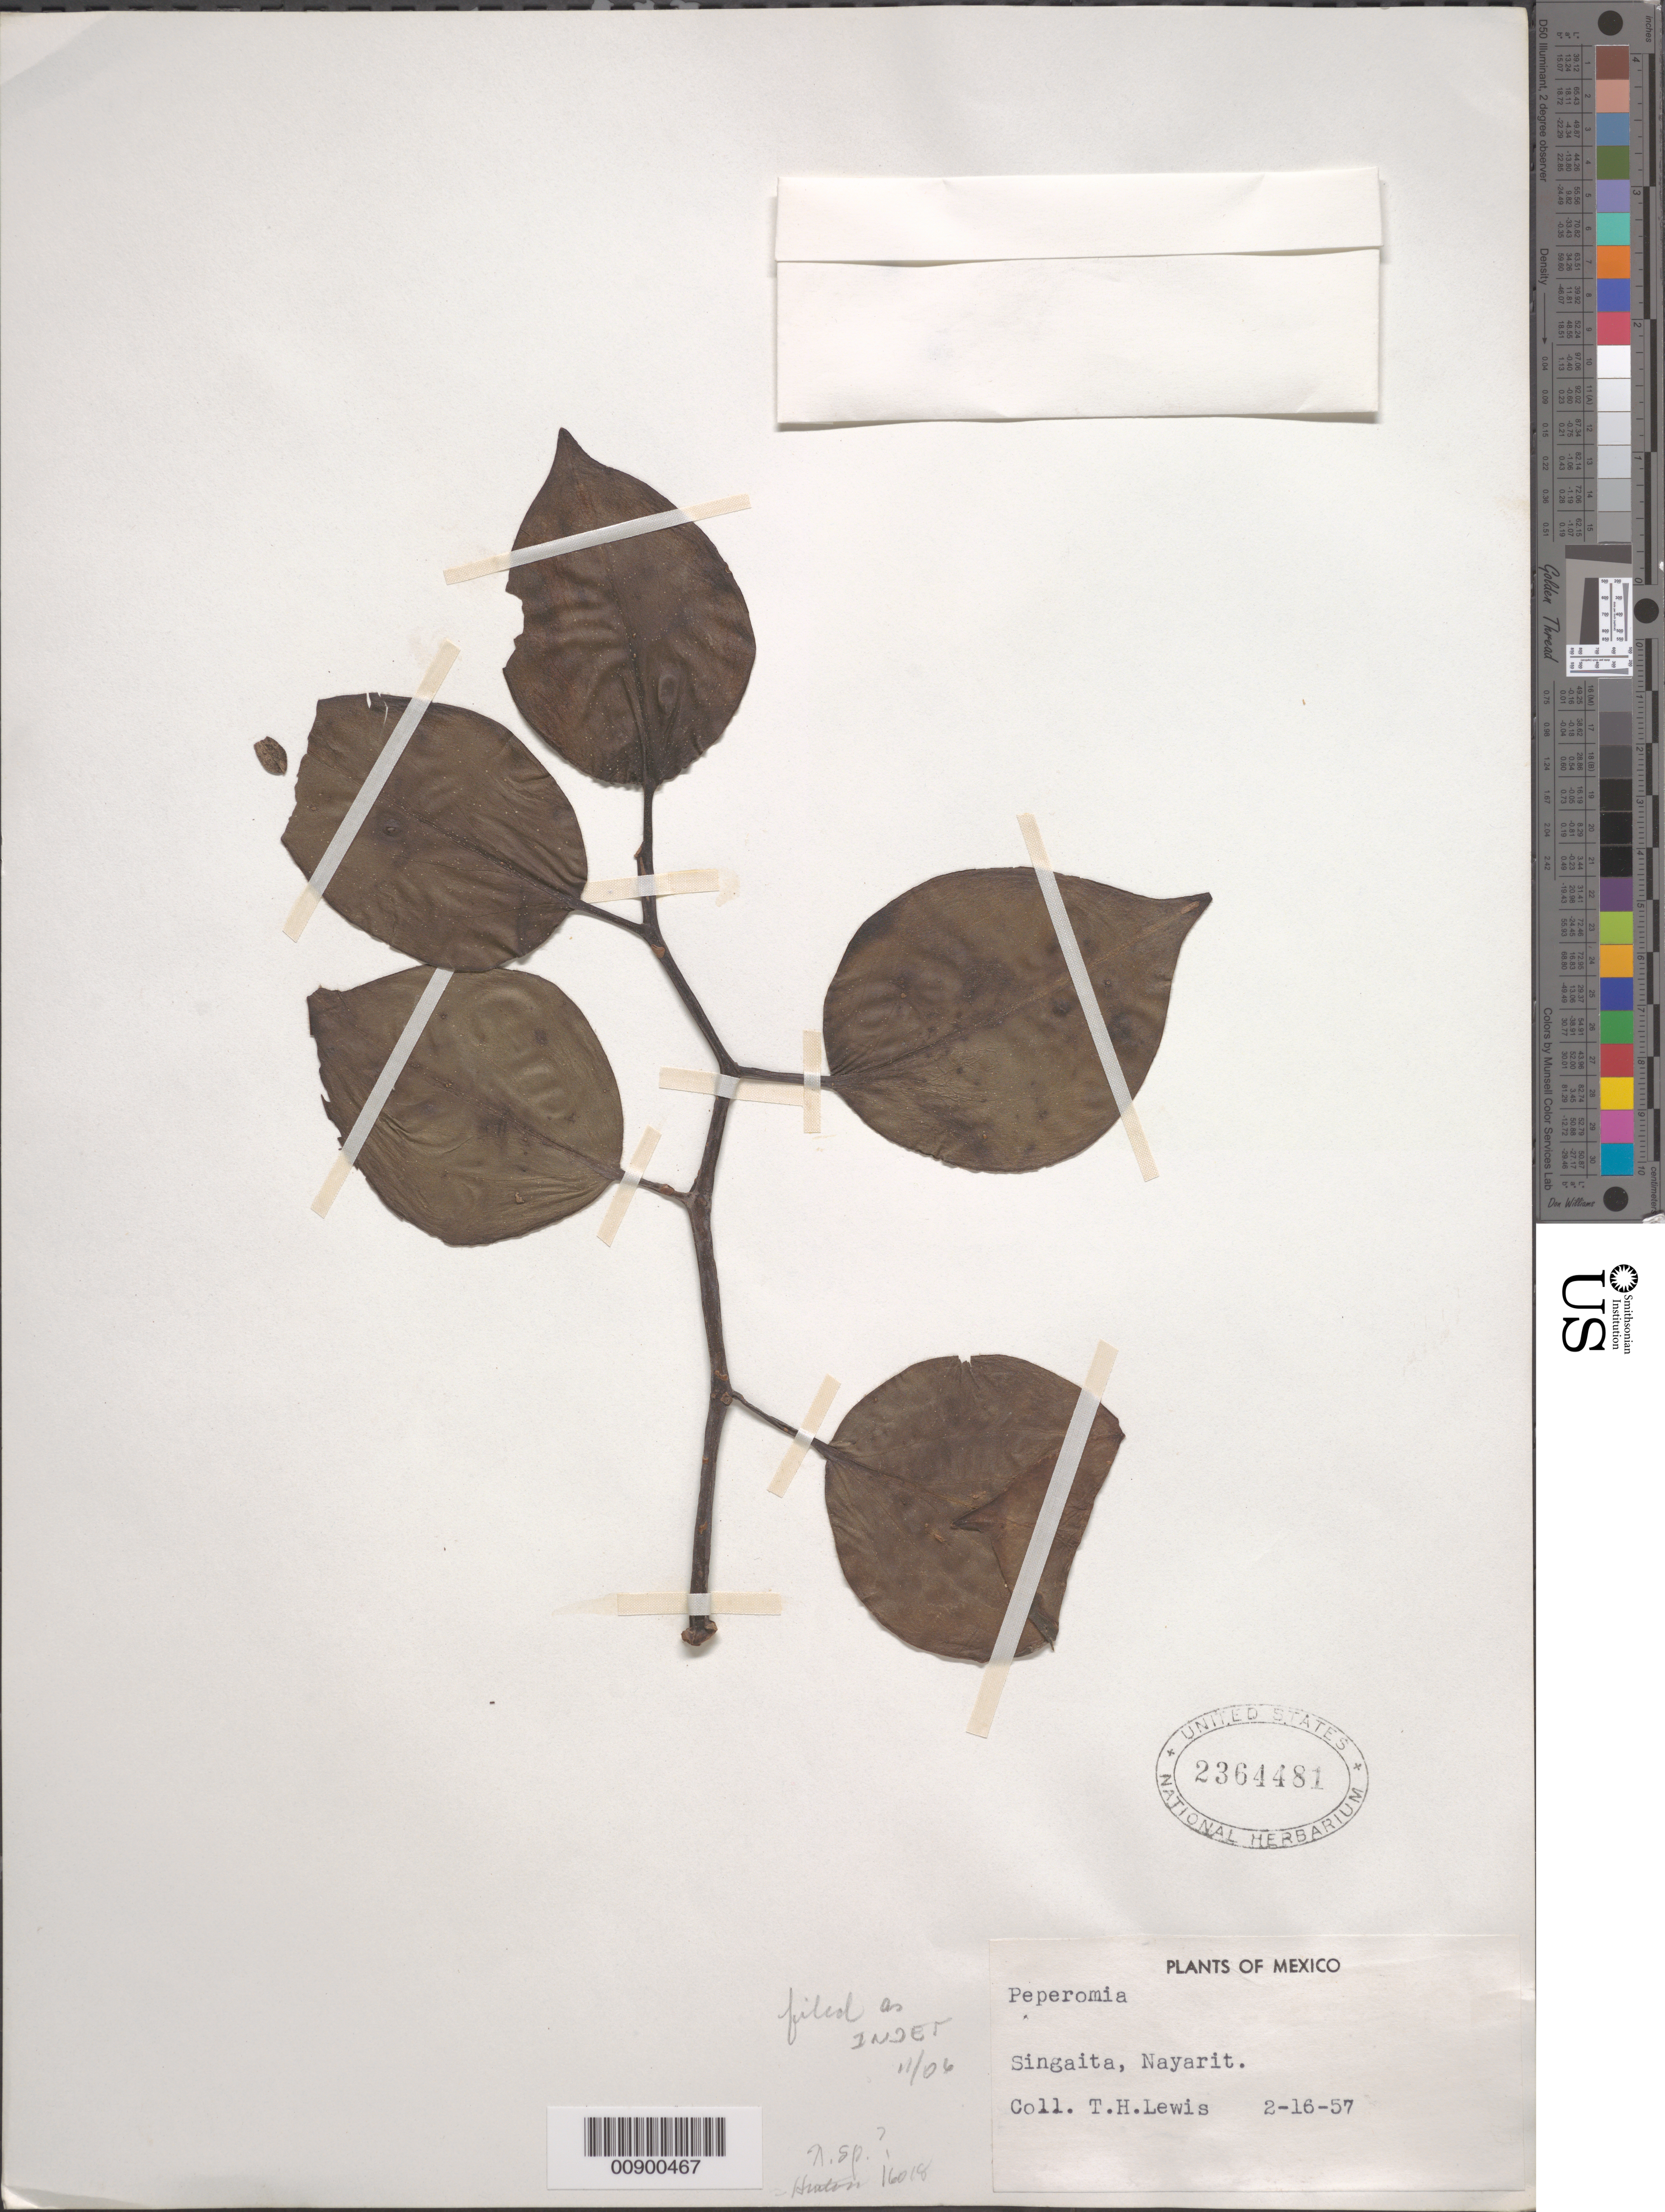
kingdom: Plantae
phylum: Tracheophyta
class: Magnoliopsida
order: Piperales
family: Piperaceae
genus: Peperomia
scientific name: Peperomia granulosa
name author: Trel.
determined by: Jiménez, José Estaban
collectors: T. H. Lewis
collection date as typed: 16 Feb 1957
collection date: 1957-02-16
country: Mexico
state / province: Nayarit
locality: Singaita, Nayarit.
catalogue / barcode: US 2364481